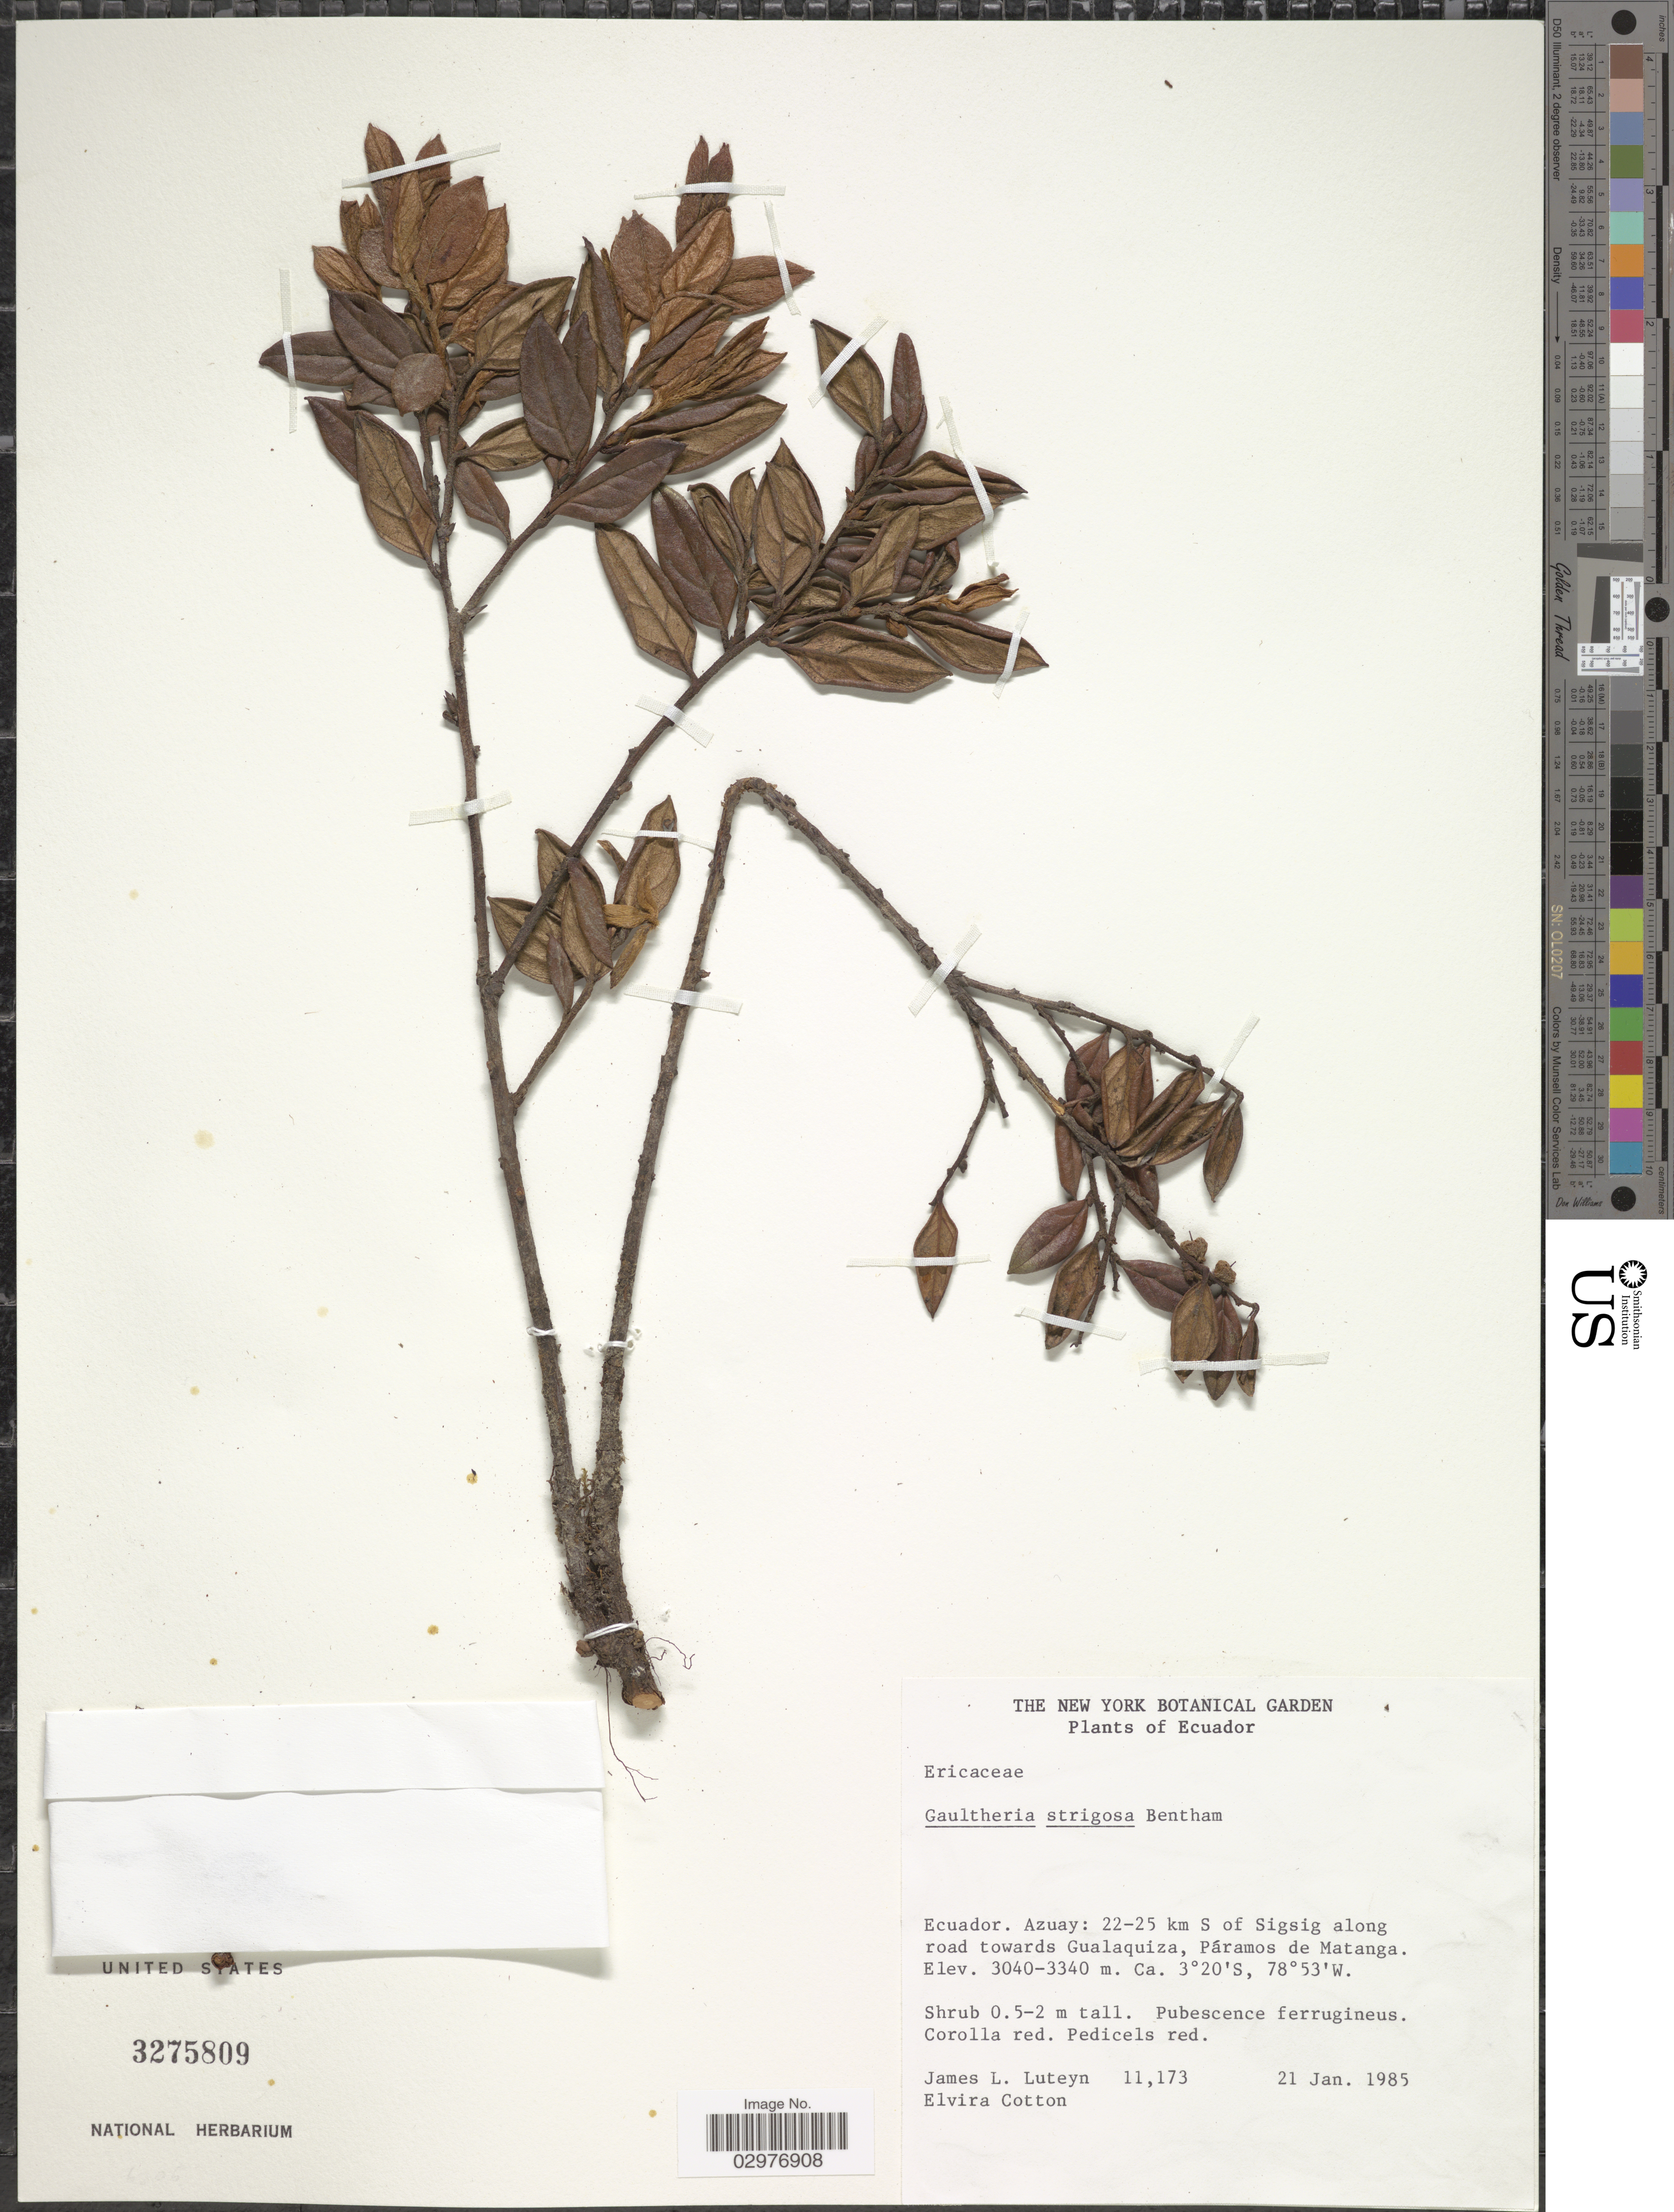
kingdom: Plantae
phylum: Tracheophyta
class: Magnoliopsida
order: Ericales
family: Ericaceae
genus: Gaultheria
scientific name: Gaultheria strigosa var. strigosa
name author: Benth.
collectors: J. L. Luteyn & E. Cotton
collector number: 11173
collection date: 1985-01-21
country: Ecuador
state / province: Azuay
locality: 22-25 km S of Sigsig along road towards Gualaquiza, Páramos de Matanga.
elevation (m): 3040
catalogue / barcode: US 3275809